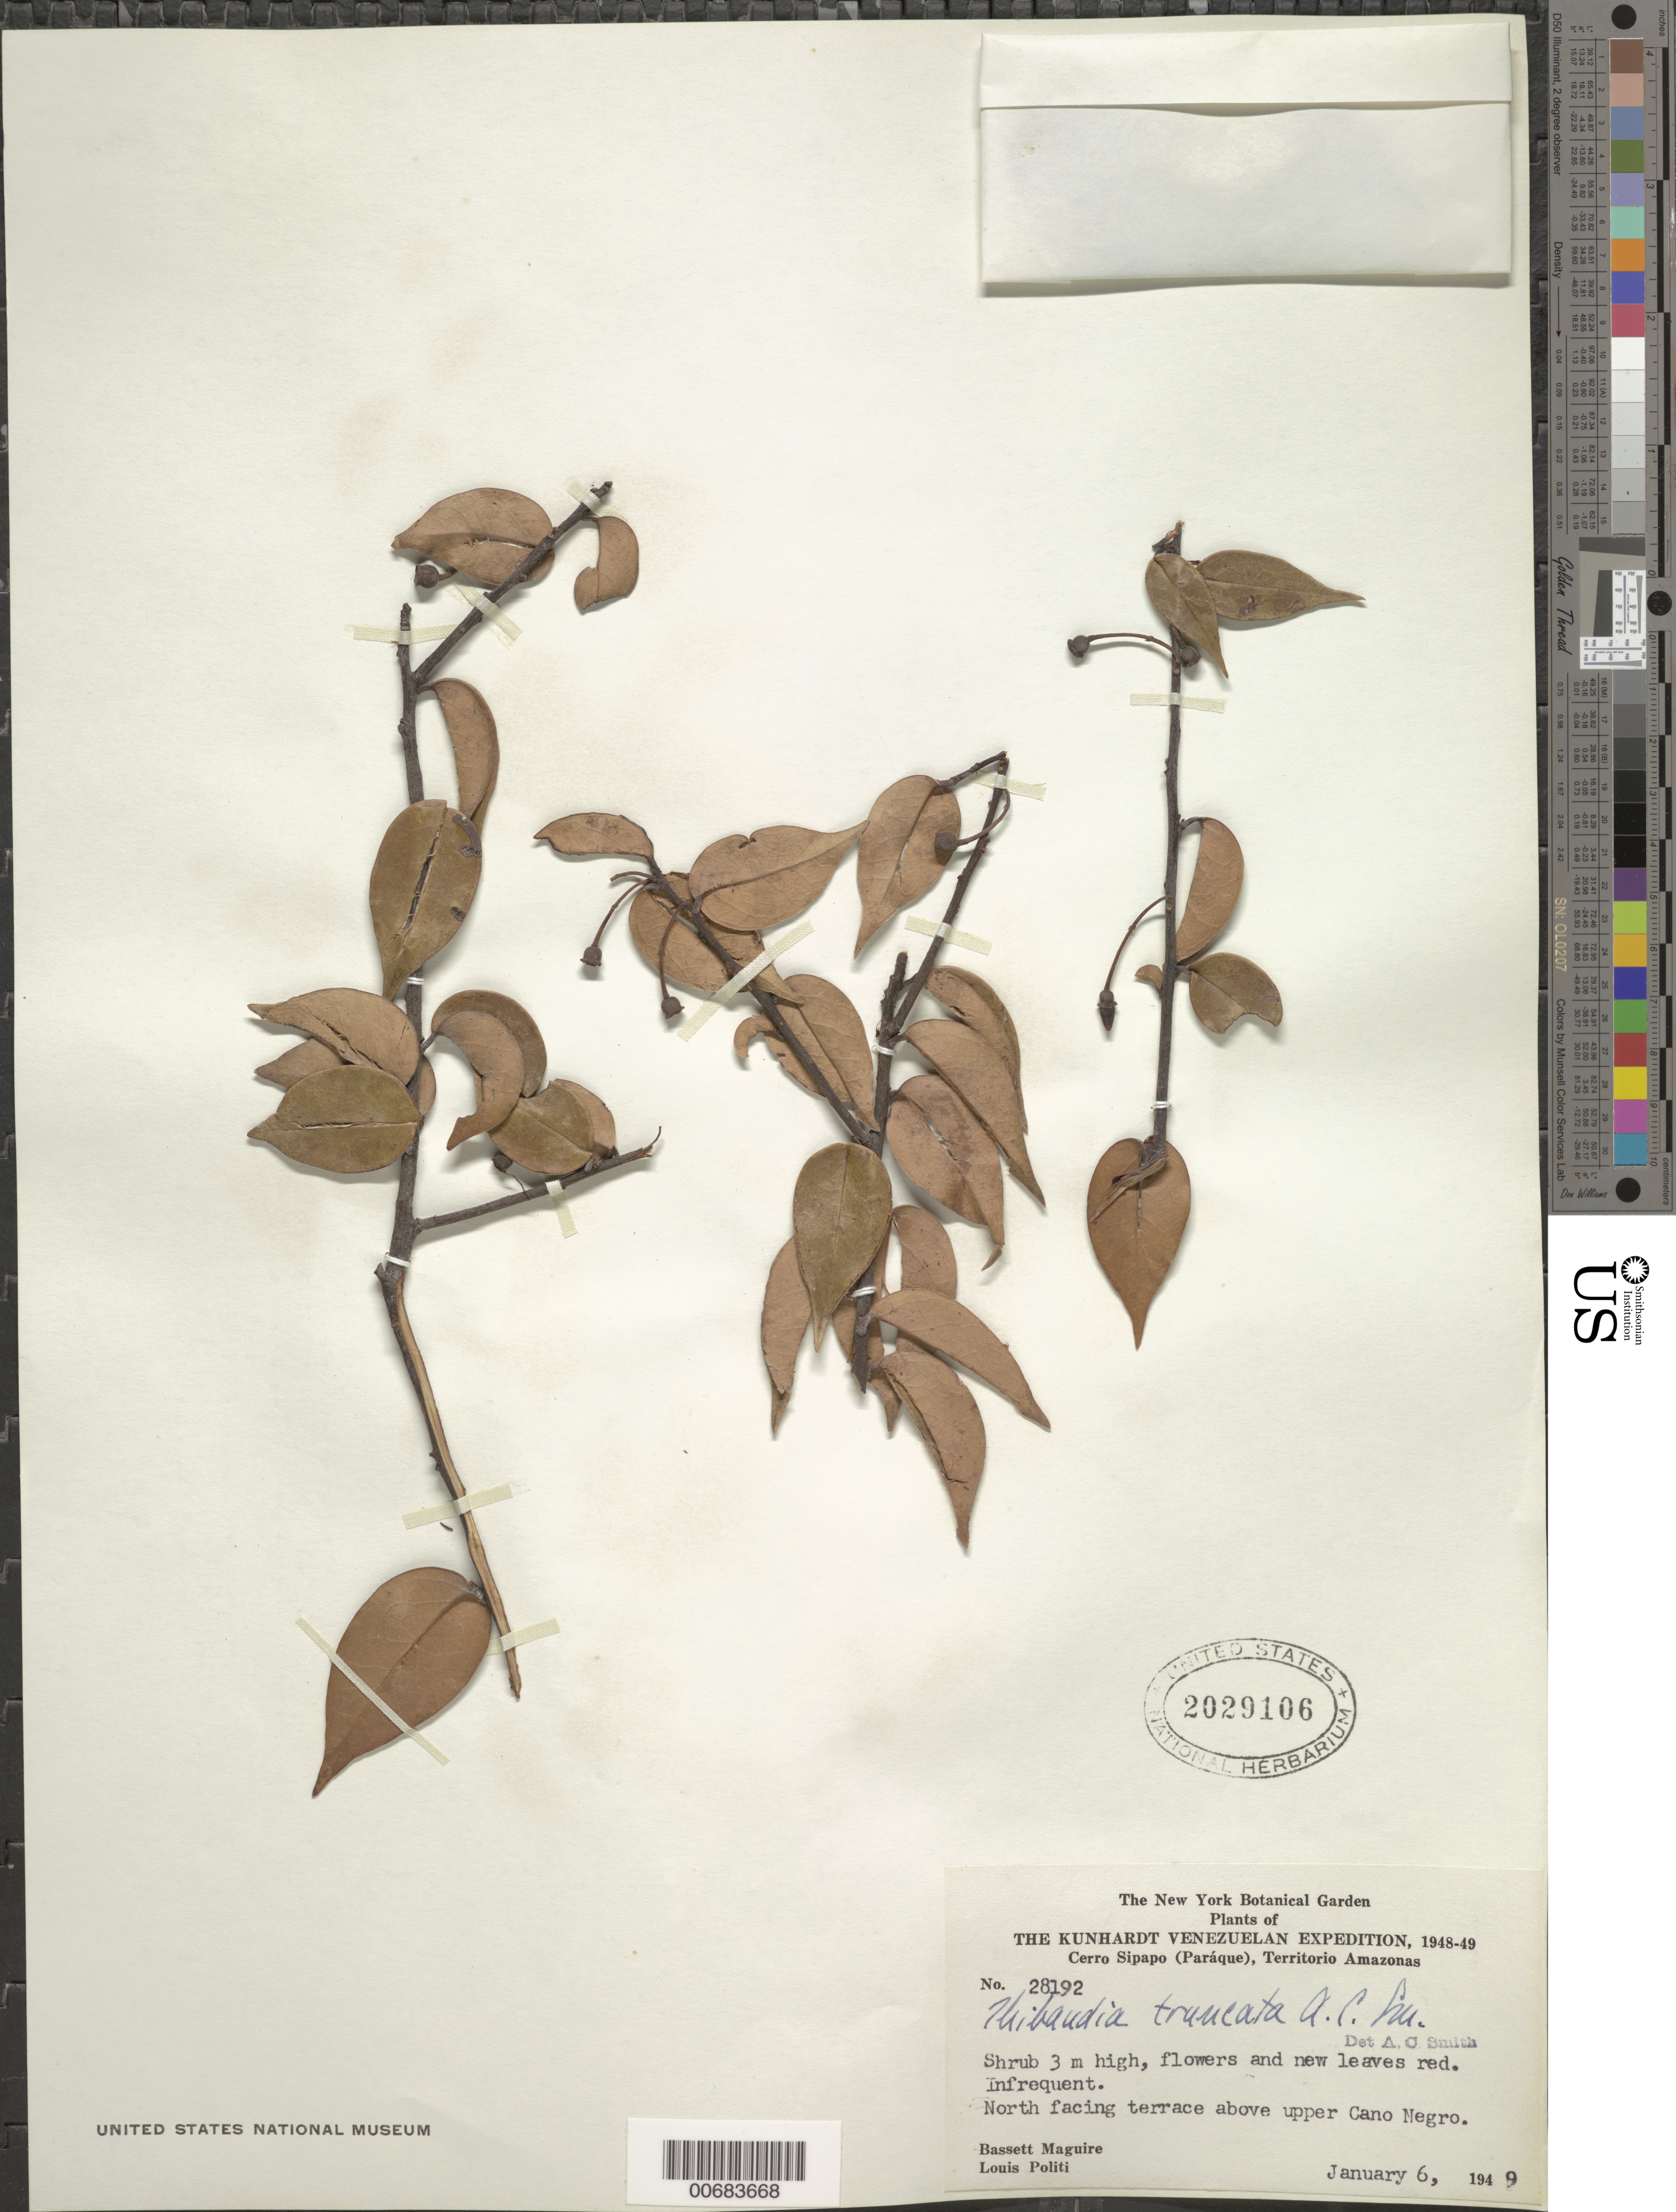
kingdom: Plantae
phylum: Tracheophyta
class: Magnoliopsida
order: Ericales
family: Ericaceae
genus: Thibaudia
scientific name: Thibaudia truncata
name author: A.C. Sm.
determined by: Smith, A. C.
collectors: B. Maguire & L. Politi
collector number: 28192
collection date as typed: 6-Jan-49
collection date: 1949-01-06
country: Venezuela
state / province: Amazonas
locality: Cerro Sipapo (Paráque), upper Caño Profundo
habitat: North facing terrace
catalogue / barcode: US 2029106